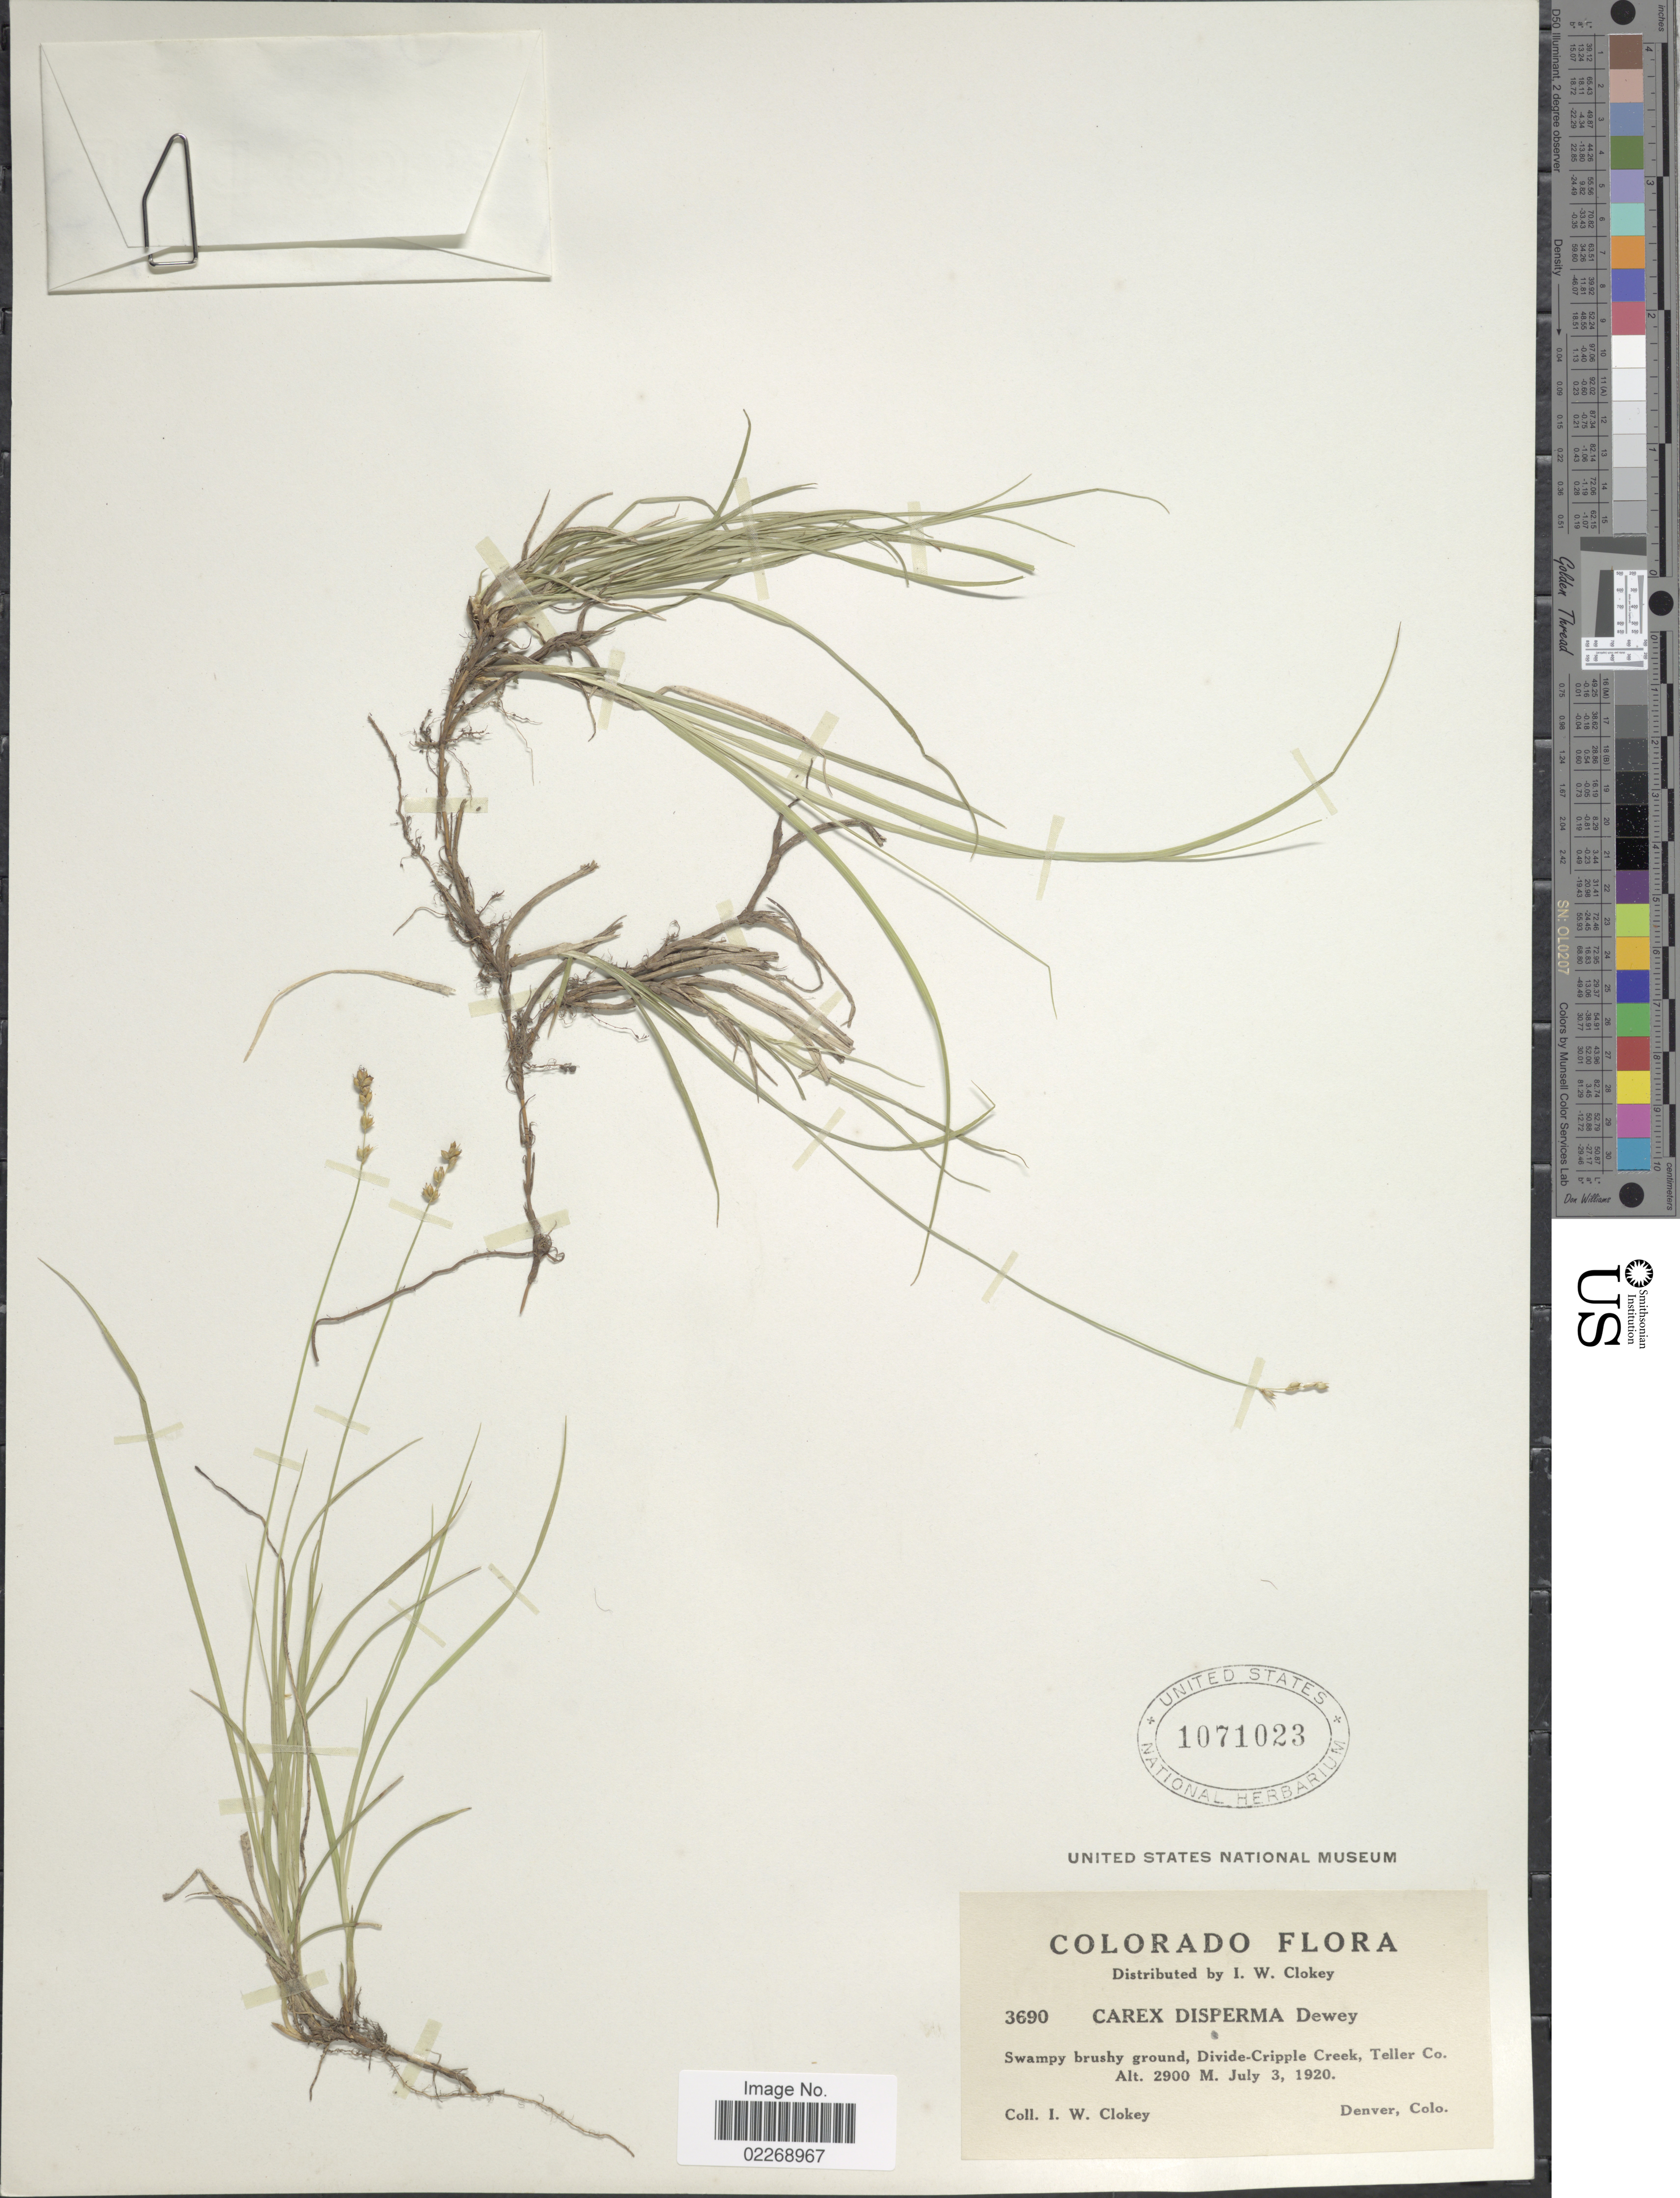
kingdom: Plantae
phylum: Tracheophyta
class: Liliopsida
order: Poales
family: Cyperaceae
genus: Carex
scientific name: Carex disperma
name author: Dewey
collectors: I. W. Clokey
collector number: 3690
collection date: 1920-07-03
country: United States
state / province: Colorado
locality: Swampy brushy ground, Divide-Cripple Creek, Teller Co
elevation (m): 2900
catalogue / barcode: US 1071023